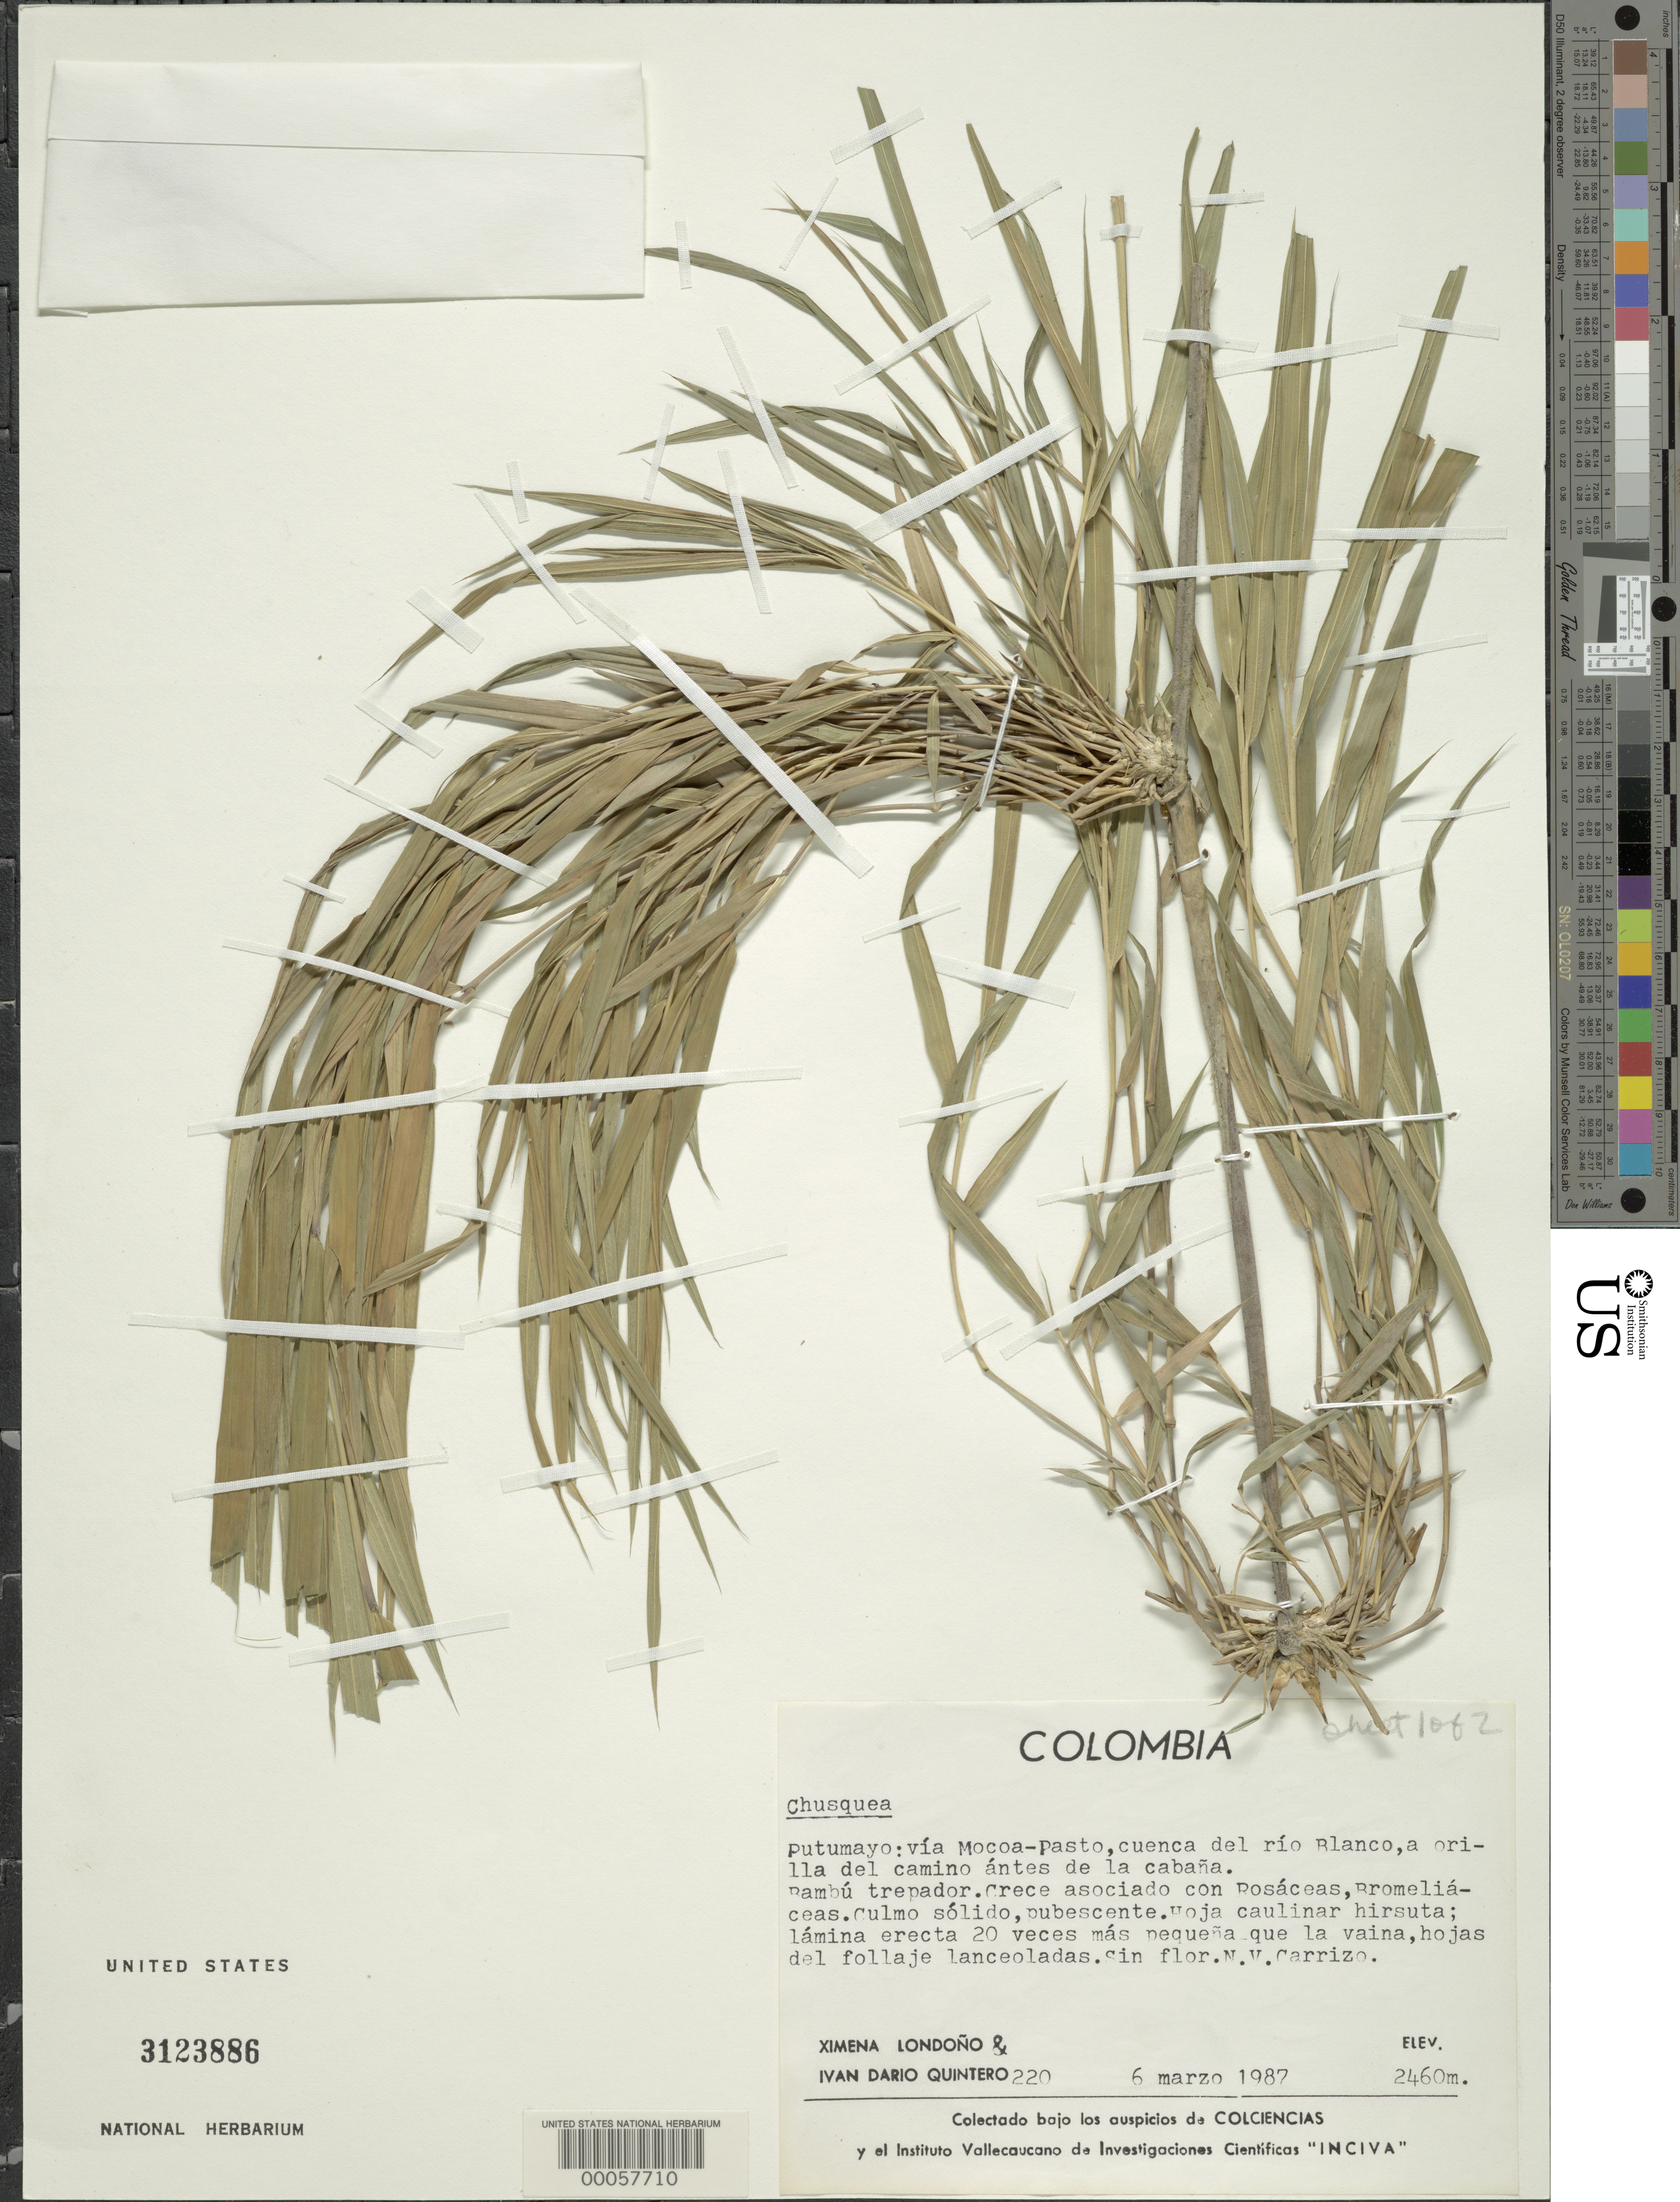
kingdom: Plantae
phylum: Tracheophyta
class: Liliopsida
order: Poales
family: Poaceae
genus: Chusquea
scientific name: Chusquea sp.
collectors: X. Londoño & I. Quintero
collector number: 220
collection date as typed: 06 Mar 1987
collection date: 1987-03-06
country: Colombia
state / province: Putumayo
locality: Mocoa-Pasto road, near the Rio Blanco, bordering the road to the Cabana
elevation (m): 2460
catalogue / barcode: US 3123886